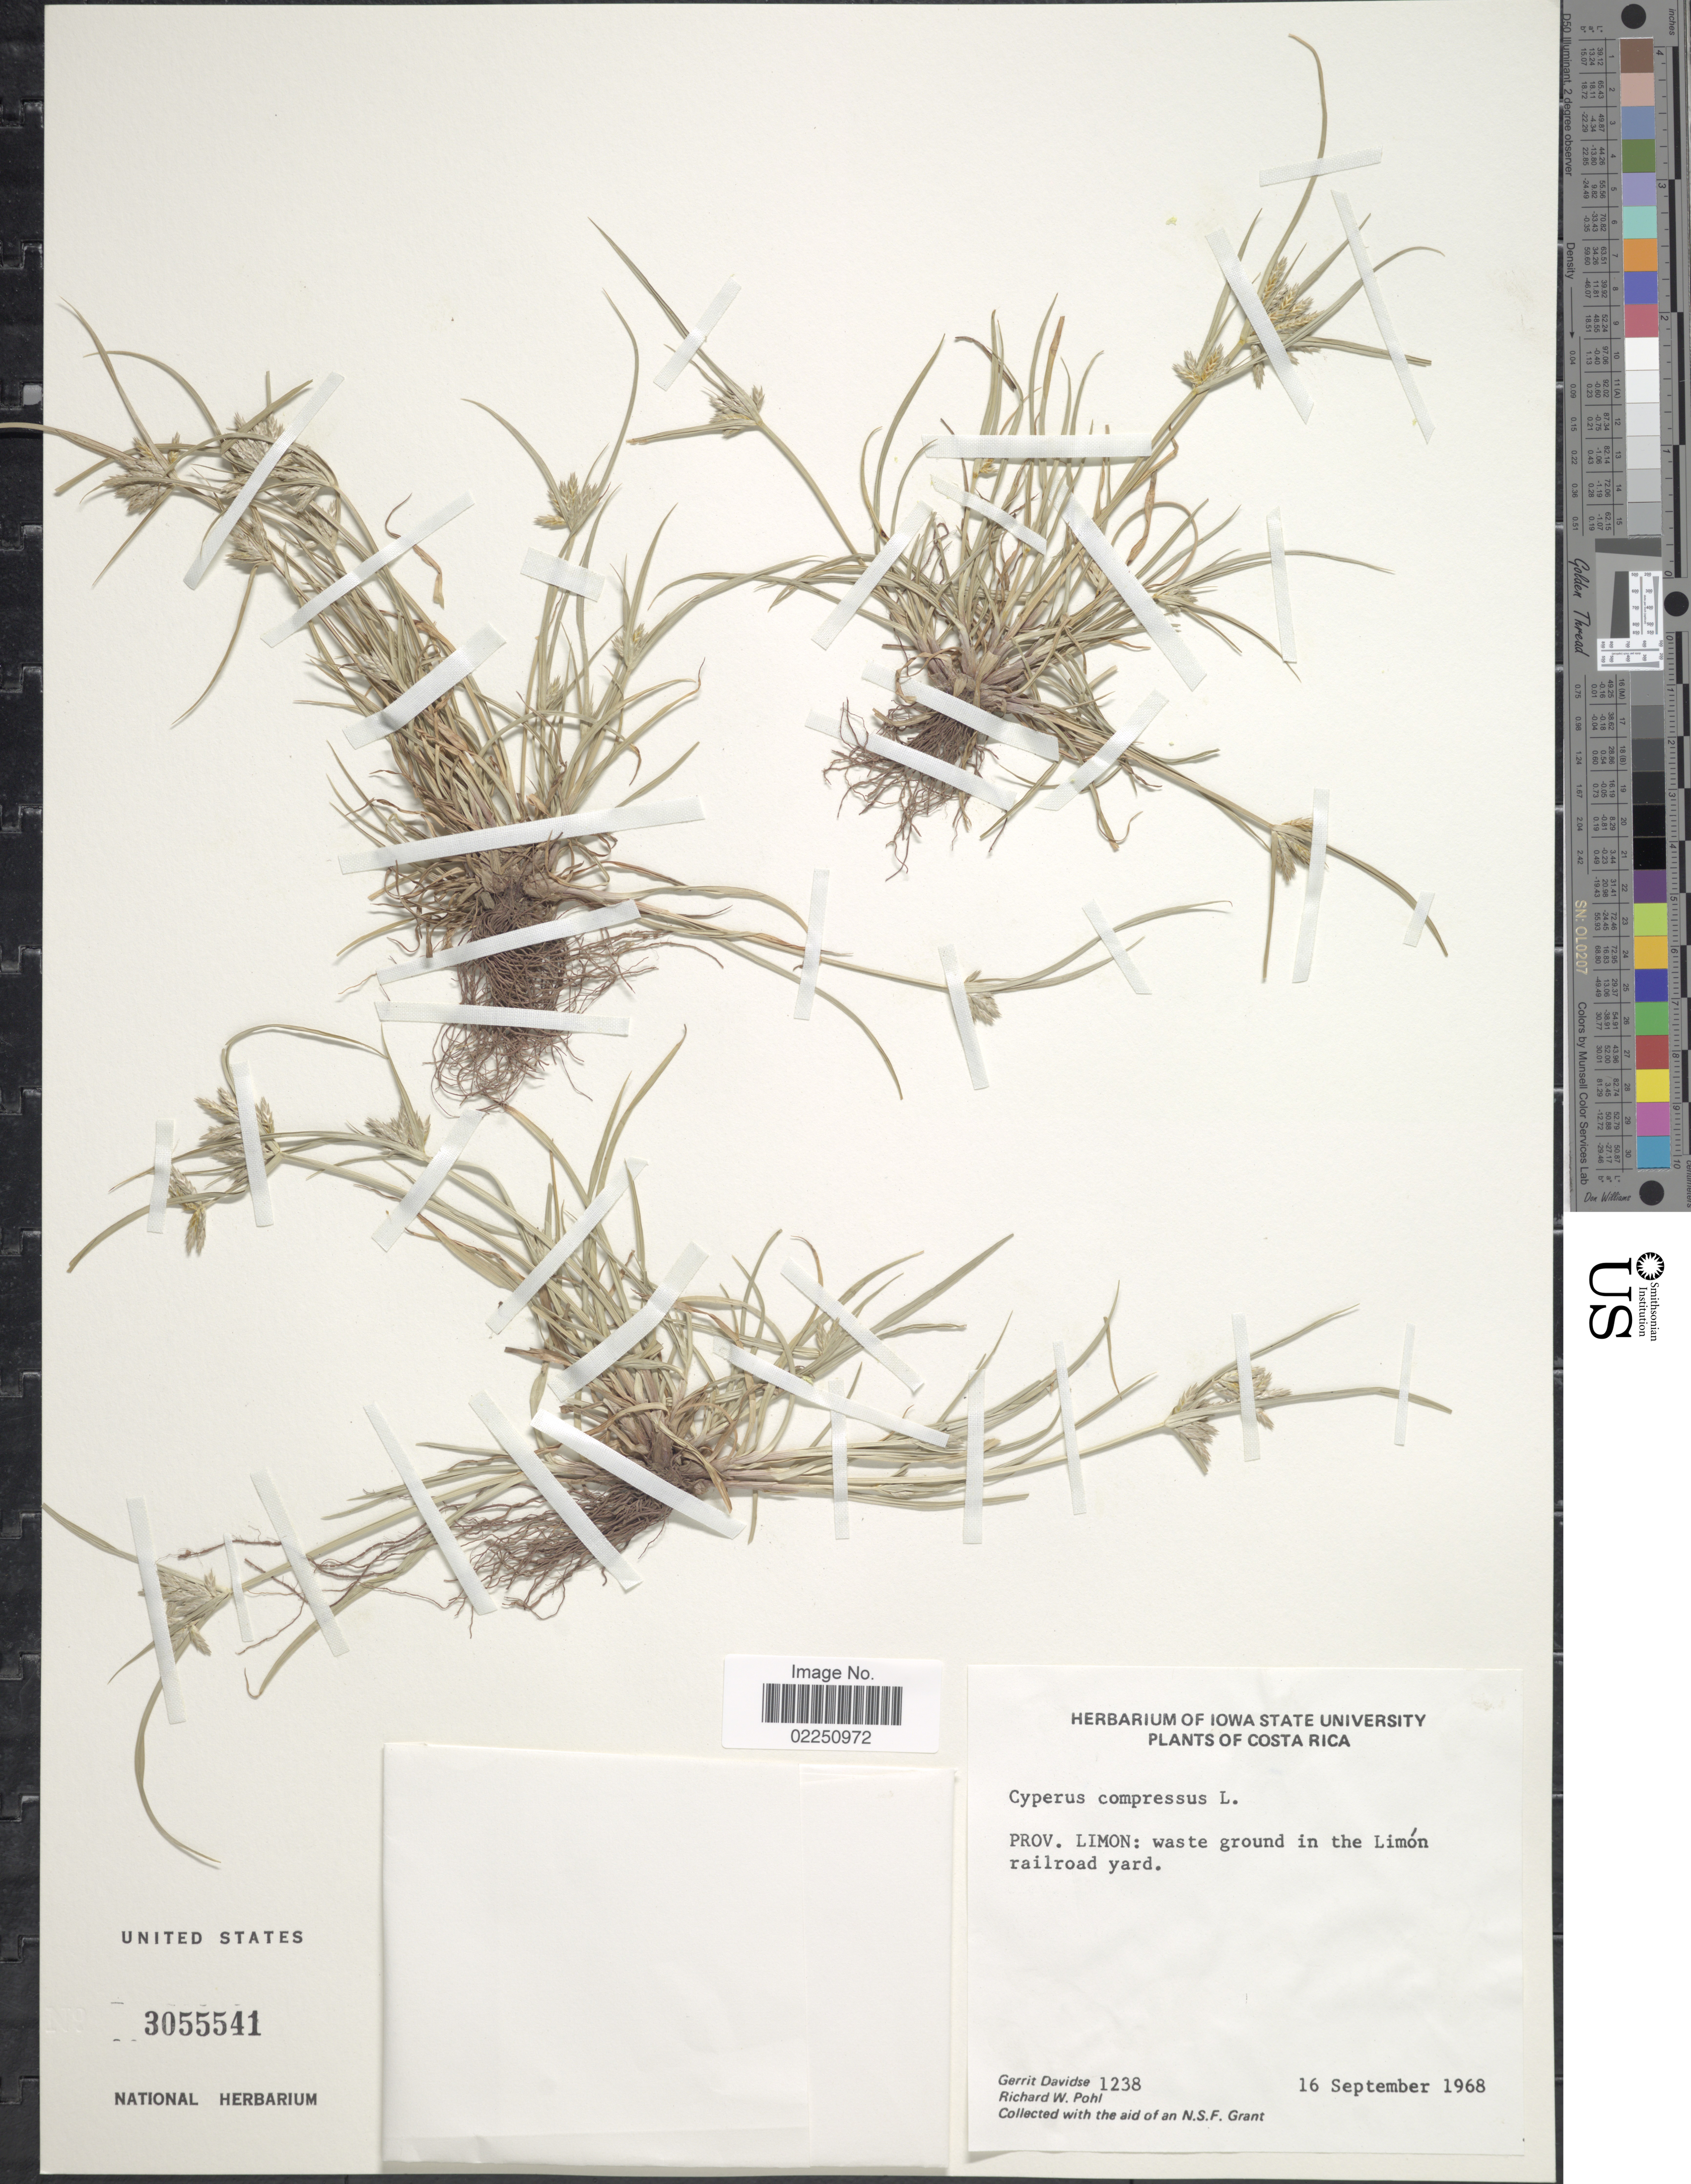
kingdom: Plantae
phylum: Tracheophyta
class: Liliopsida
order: Poales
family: Cyperaceae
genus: Cyperus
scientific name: Cyperus compressus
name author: L.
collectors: G. Davidse & R. W. Pohl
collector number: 1238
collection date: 1968-09-16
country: Costa Rica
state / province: Limón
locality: Waste ground in the Limon railroad yard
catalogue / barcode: US 3055541